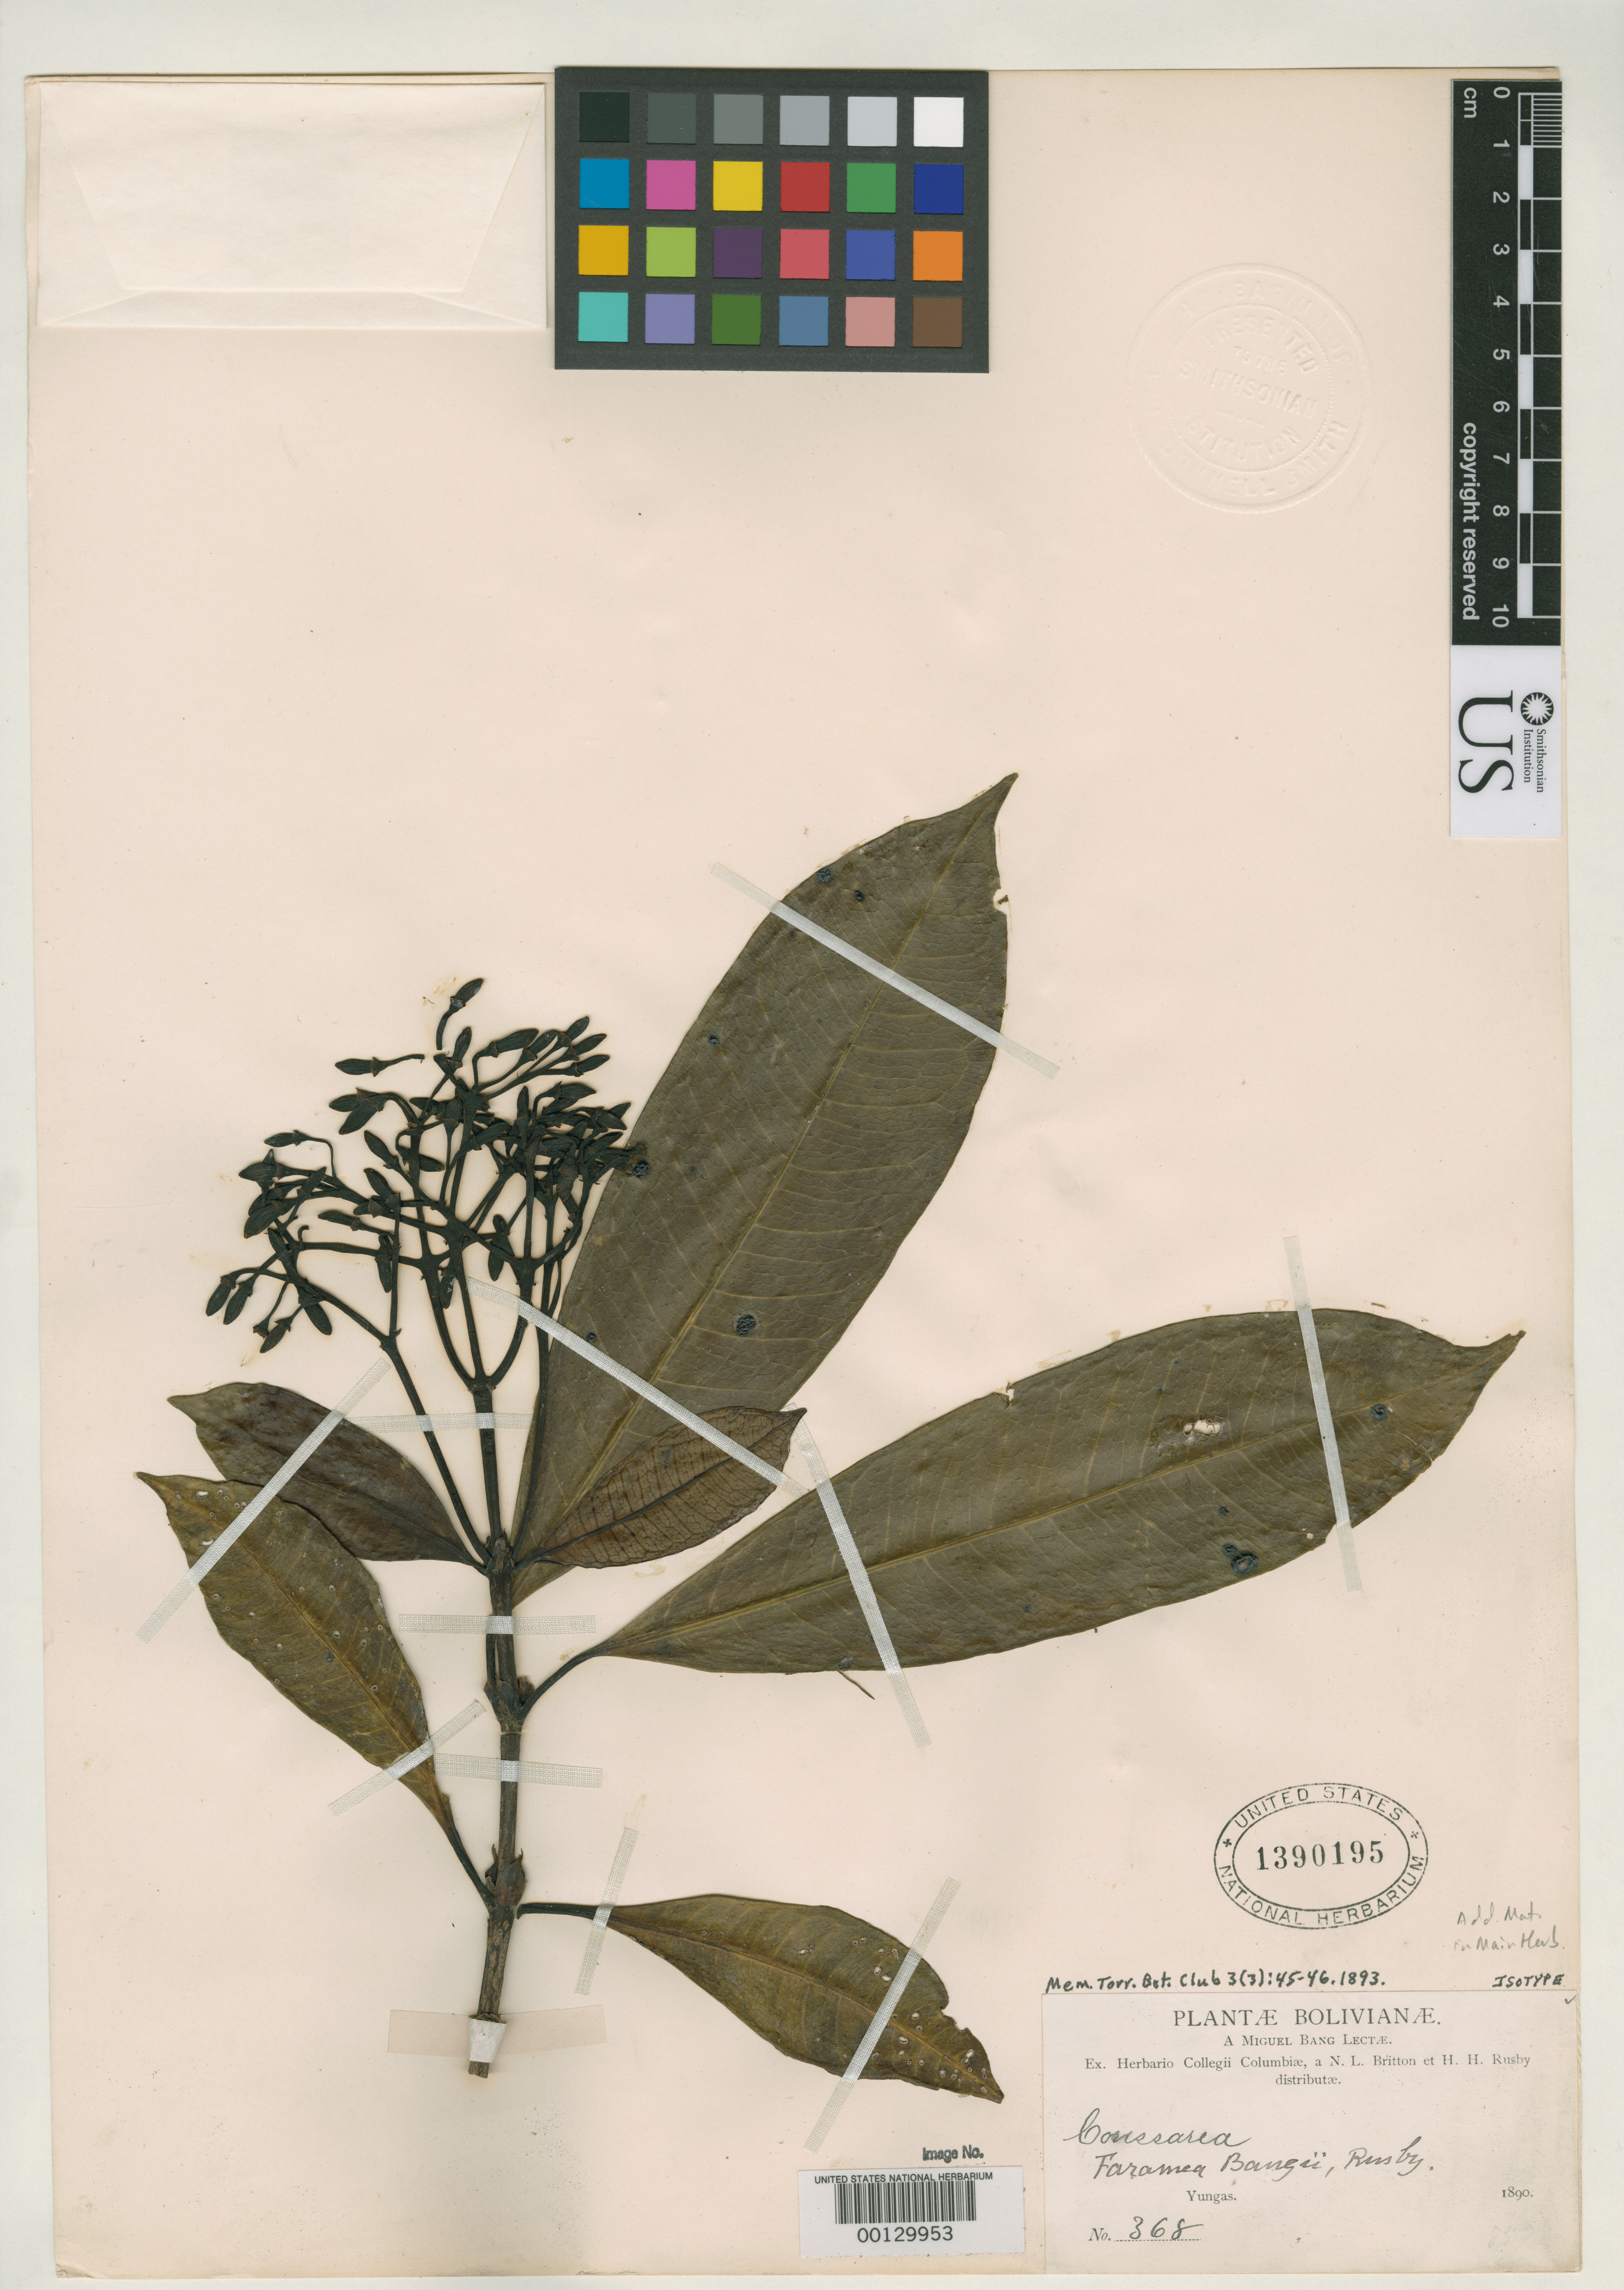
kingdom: Plantae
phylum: Tracheophyta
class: Magnoliopsida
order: Gentianales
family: Rubiaceae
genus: Faramea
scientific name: Faramea bangii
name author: Rusby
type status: Isotype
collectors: M. Bang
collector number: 368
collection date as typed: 1890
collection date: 1890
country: Bolivia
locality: Yungas.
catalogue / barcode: US 1390195